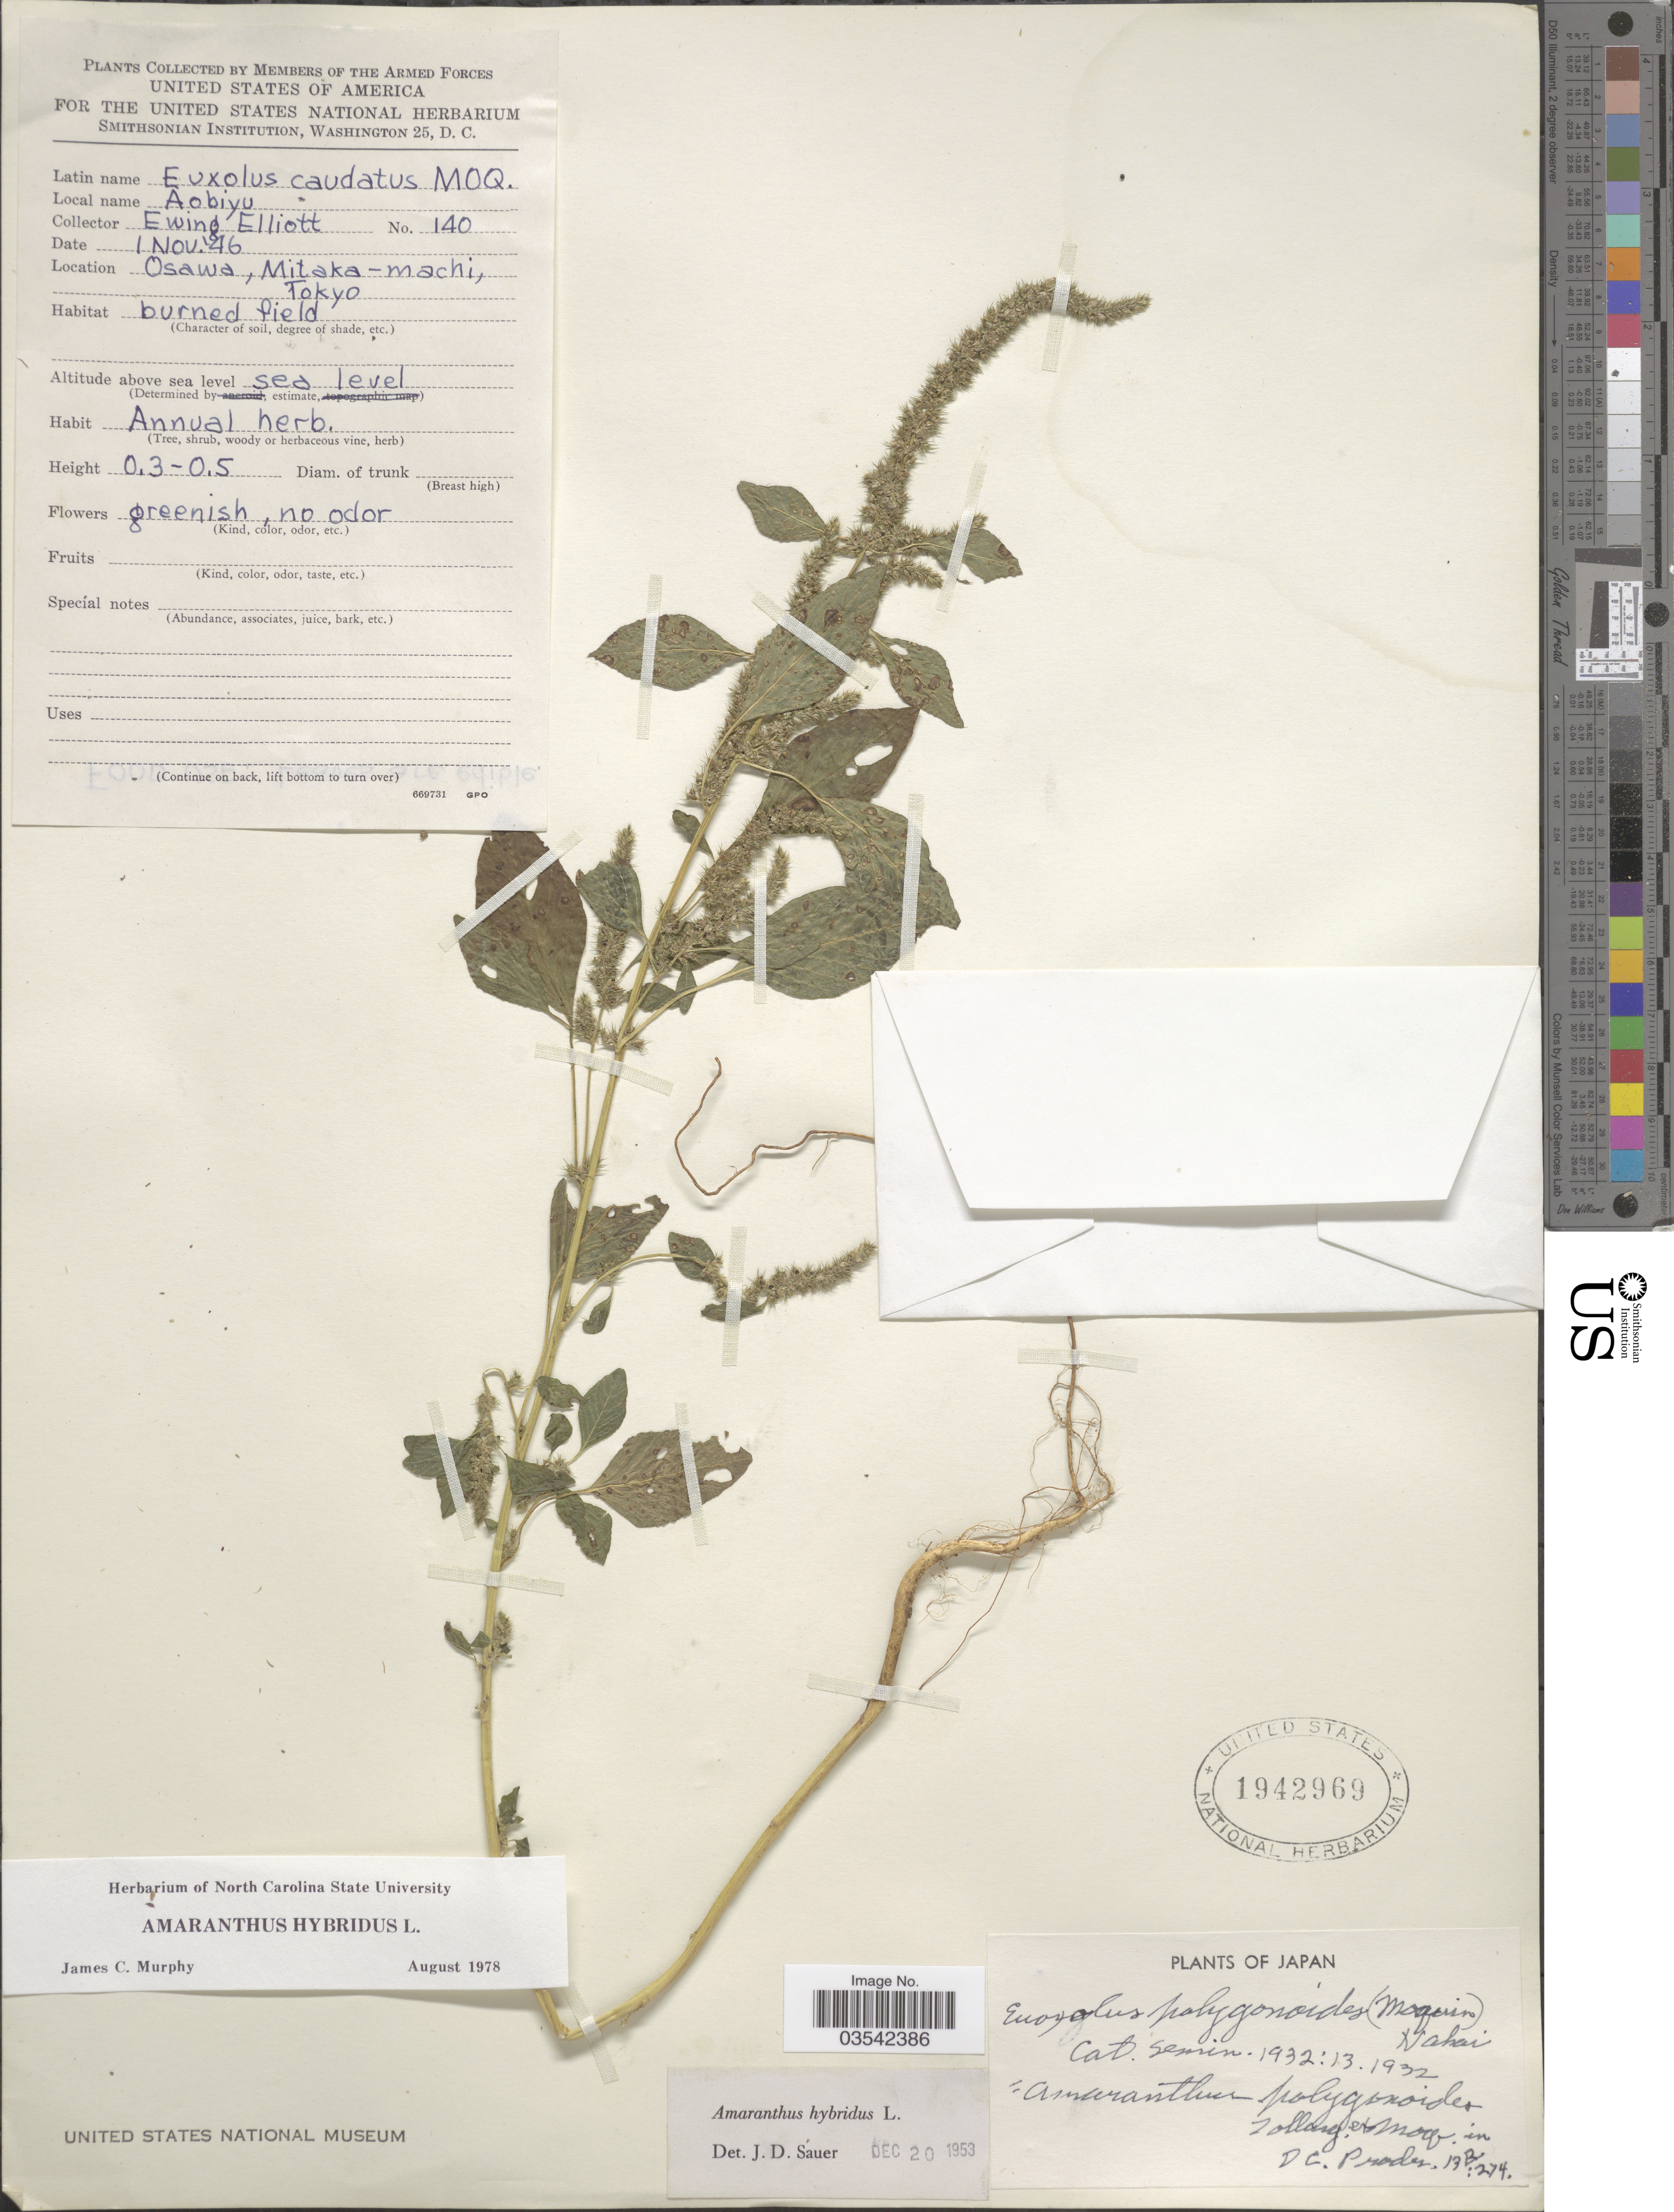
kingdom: Plantae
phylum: Tracheophyta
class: Magnoliopsida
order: Caryophyllales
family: Amaranthaceae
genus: Amaranthus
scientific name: Amaranthus hybridus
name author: L.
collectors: E. Elliott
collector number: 140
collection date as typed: Transcribed d/m/y: 1/11/46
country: Japan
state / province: Tokyo, Federal City of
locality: Osawa, Mitaka-machi.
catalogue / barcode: US 1942969